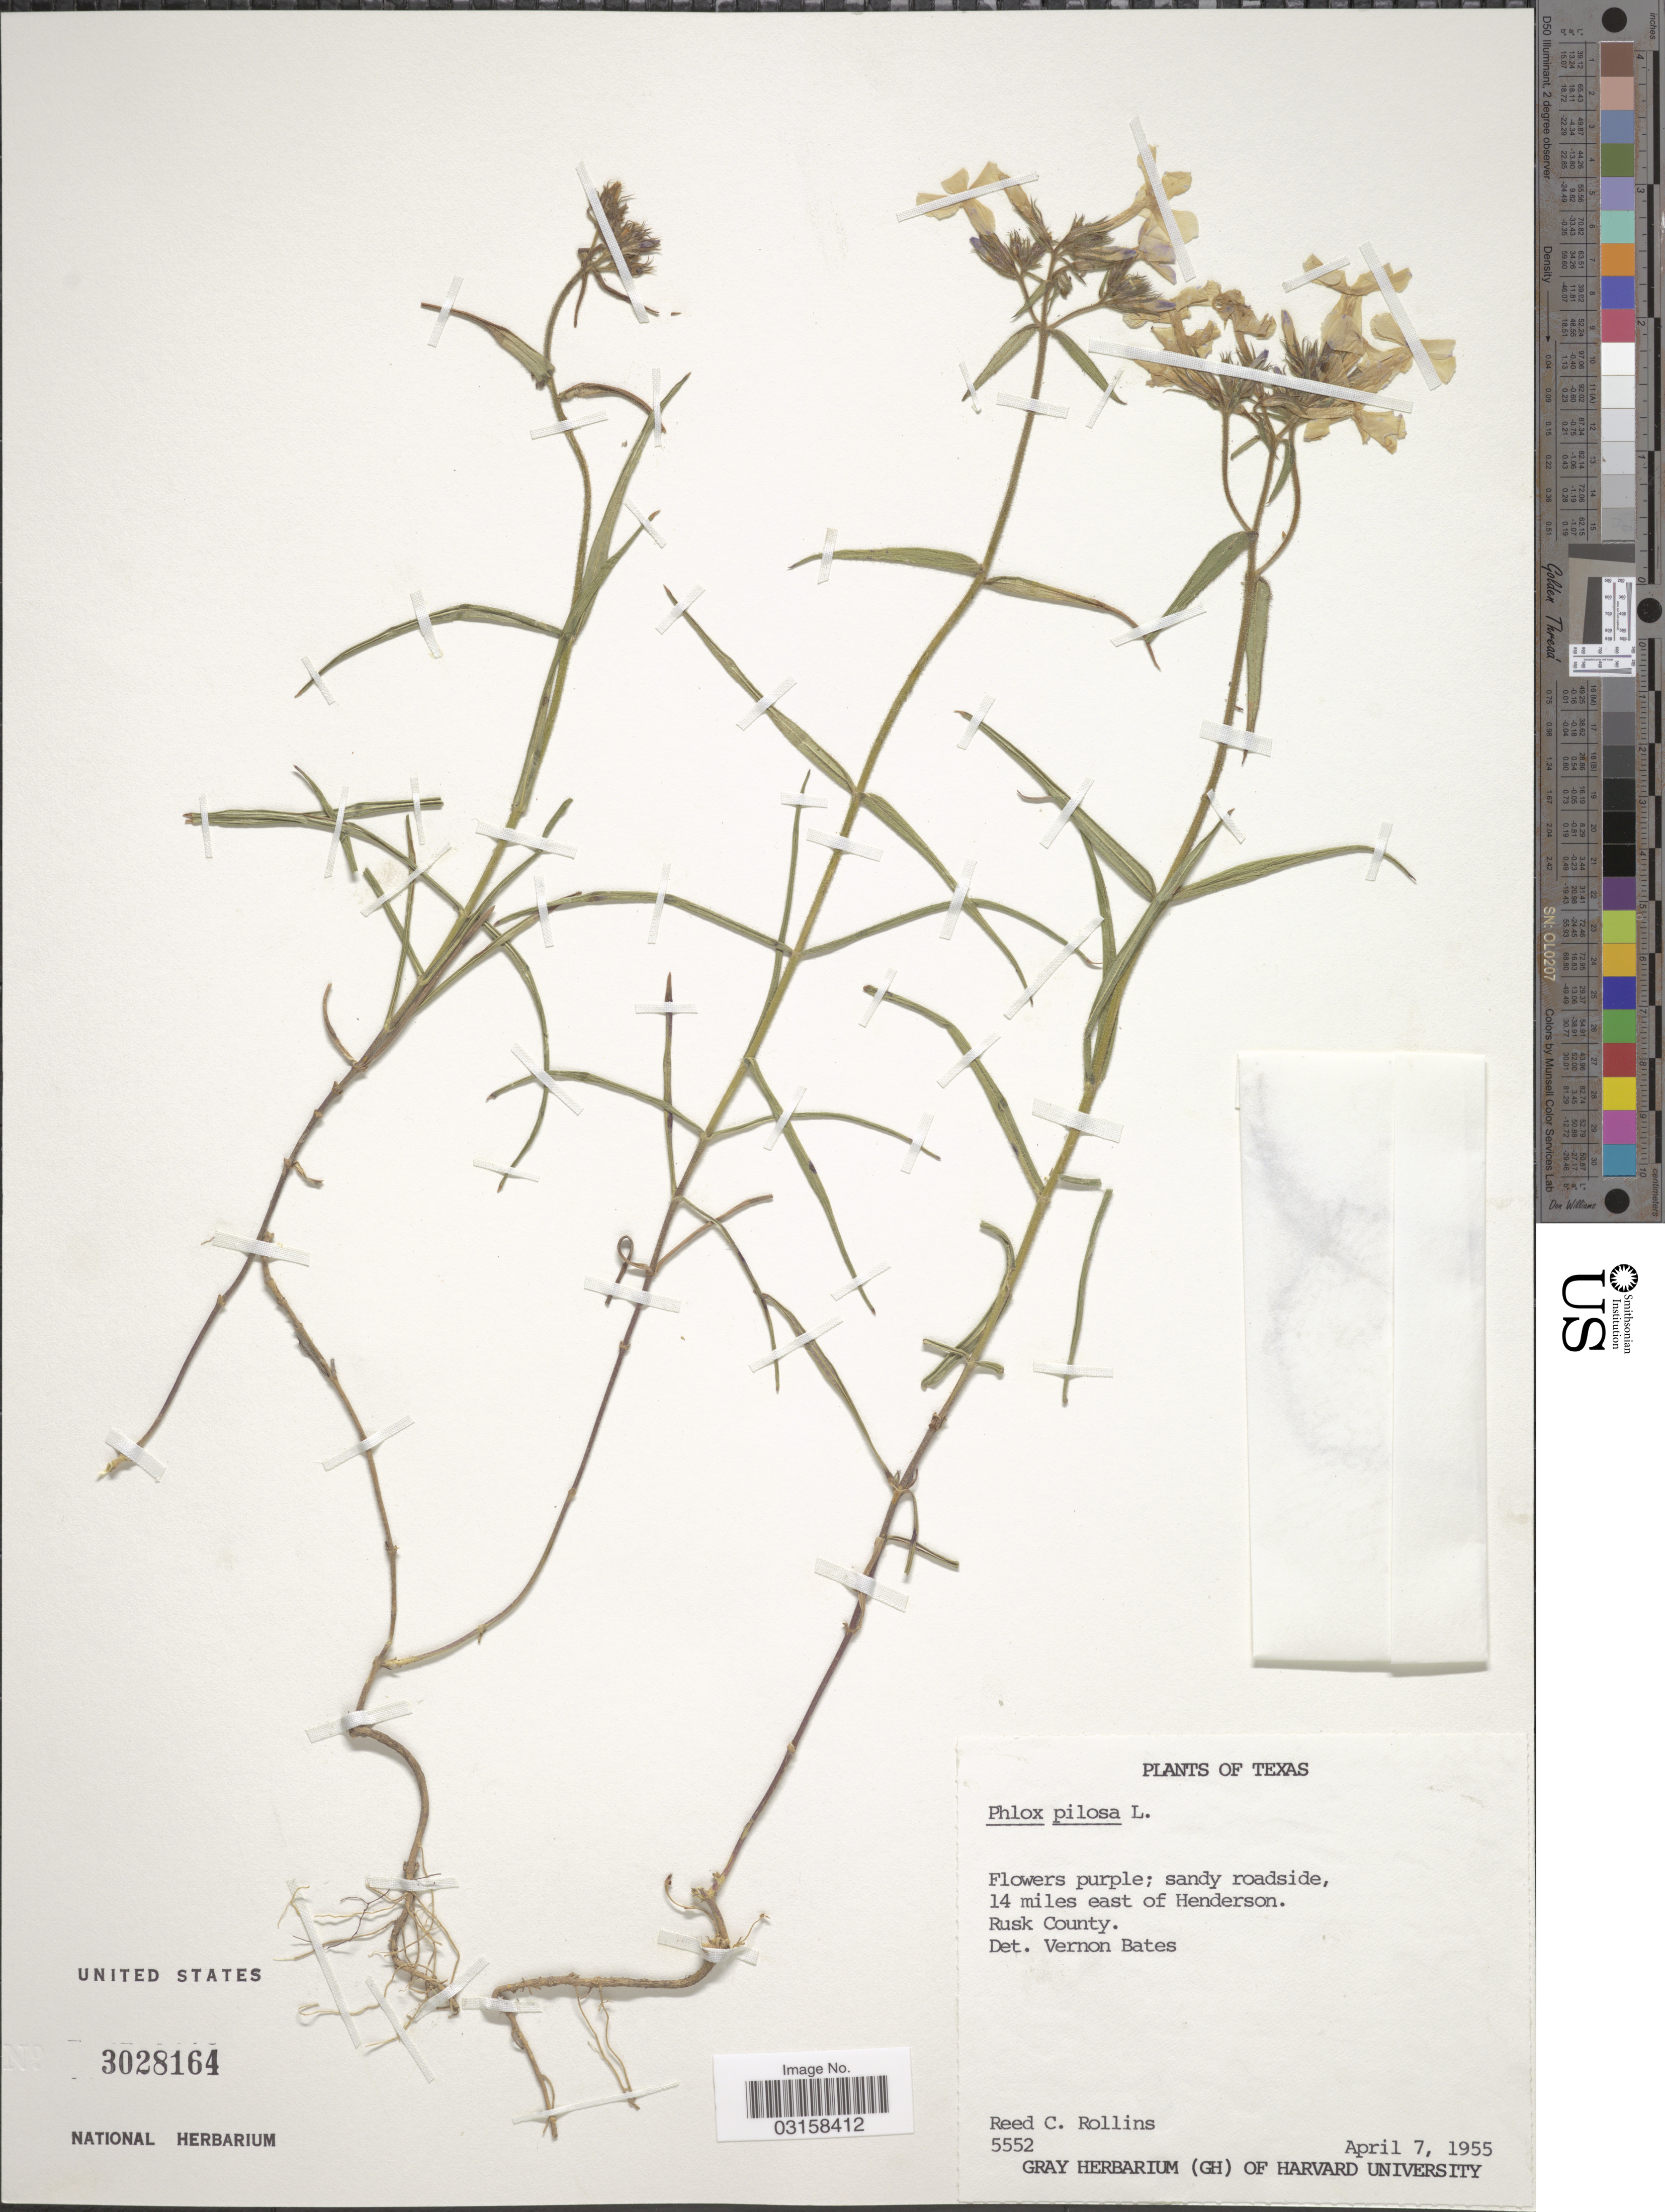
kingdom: Plantae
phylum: Tracheophyta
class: Magnoliopsida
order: Ericales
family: Polemoniaceae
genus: Phlox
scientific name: Phlox pilosa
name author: L.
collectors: R. C. Rollins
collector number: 5552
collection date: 1955-04-07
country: United States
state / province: Texas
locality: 14 miles east of Henderson. Rusk County.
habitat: sandy roadside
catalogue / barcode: US 3028164